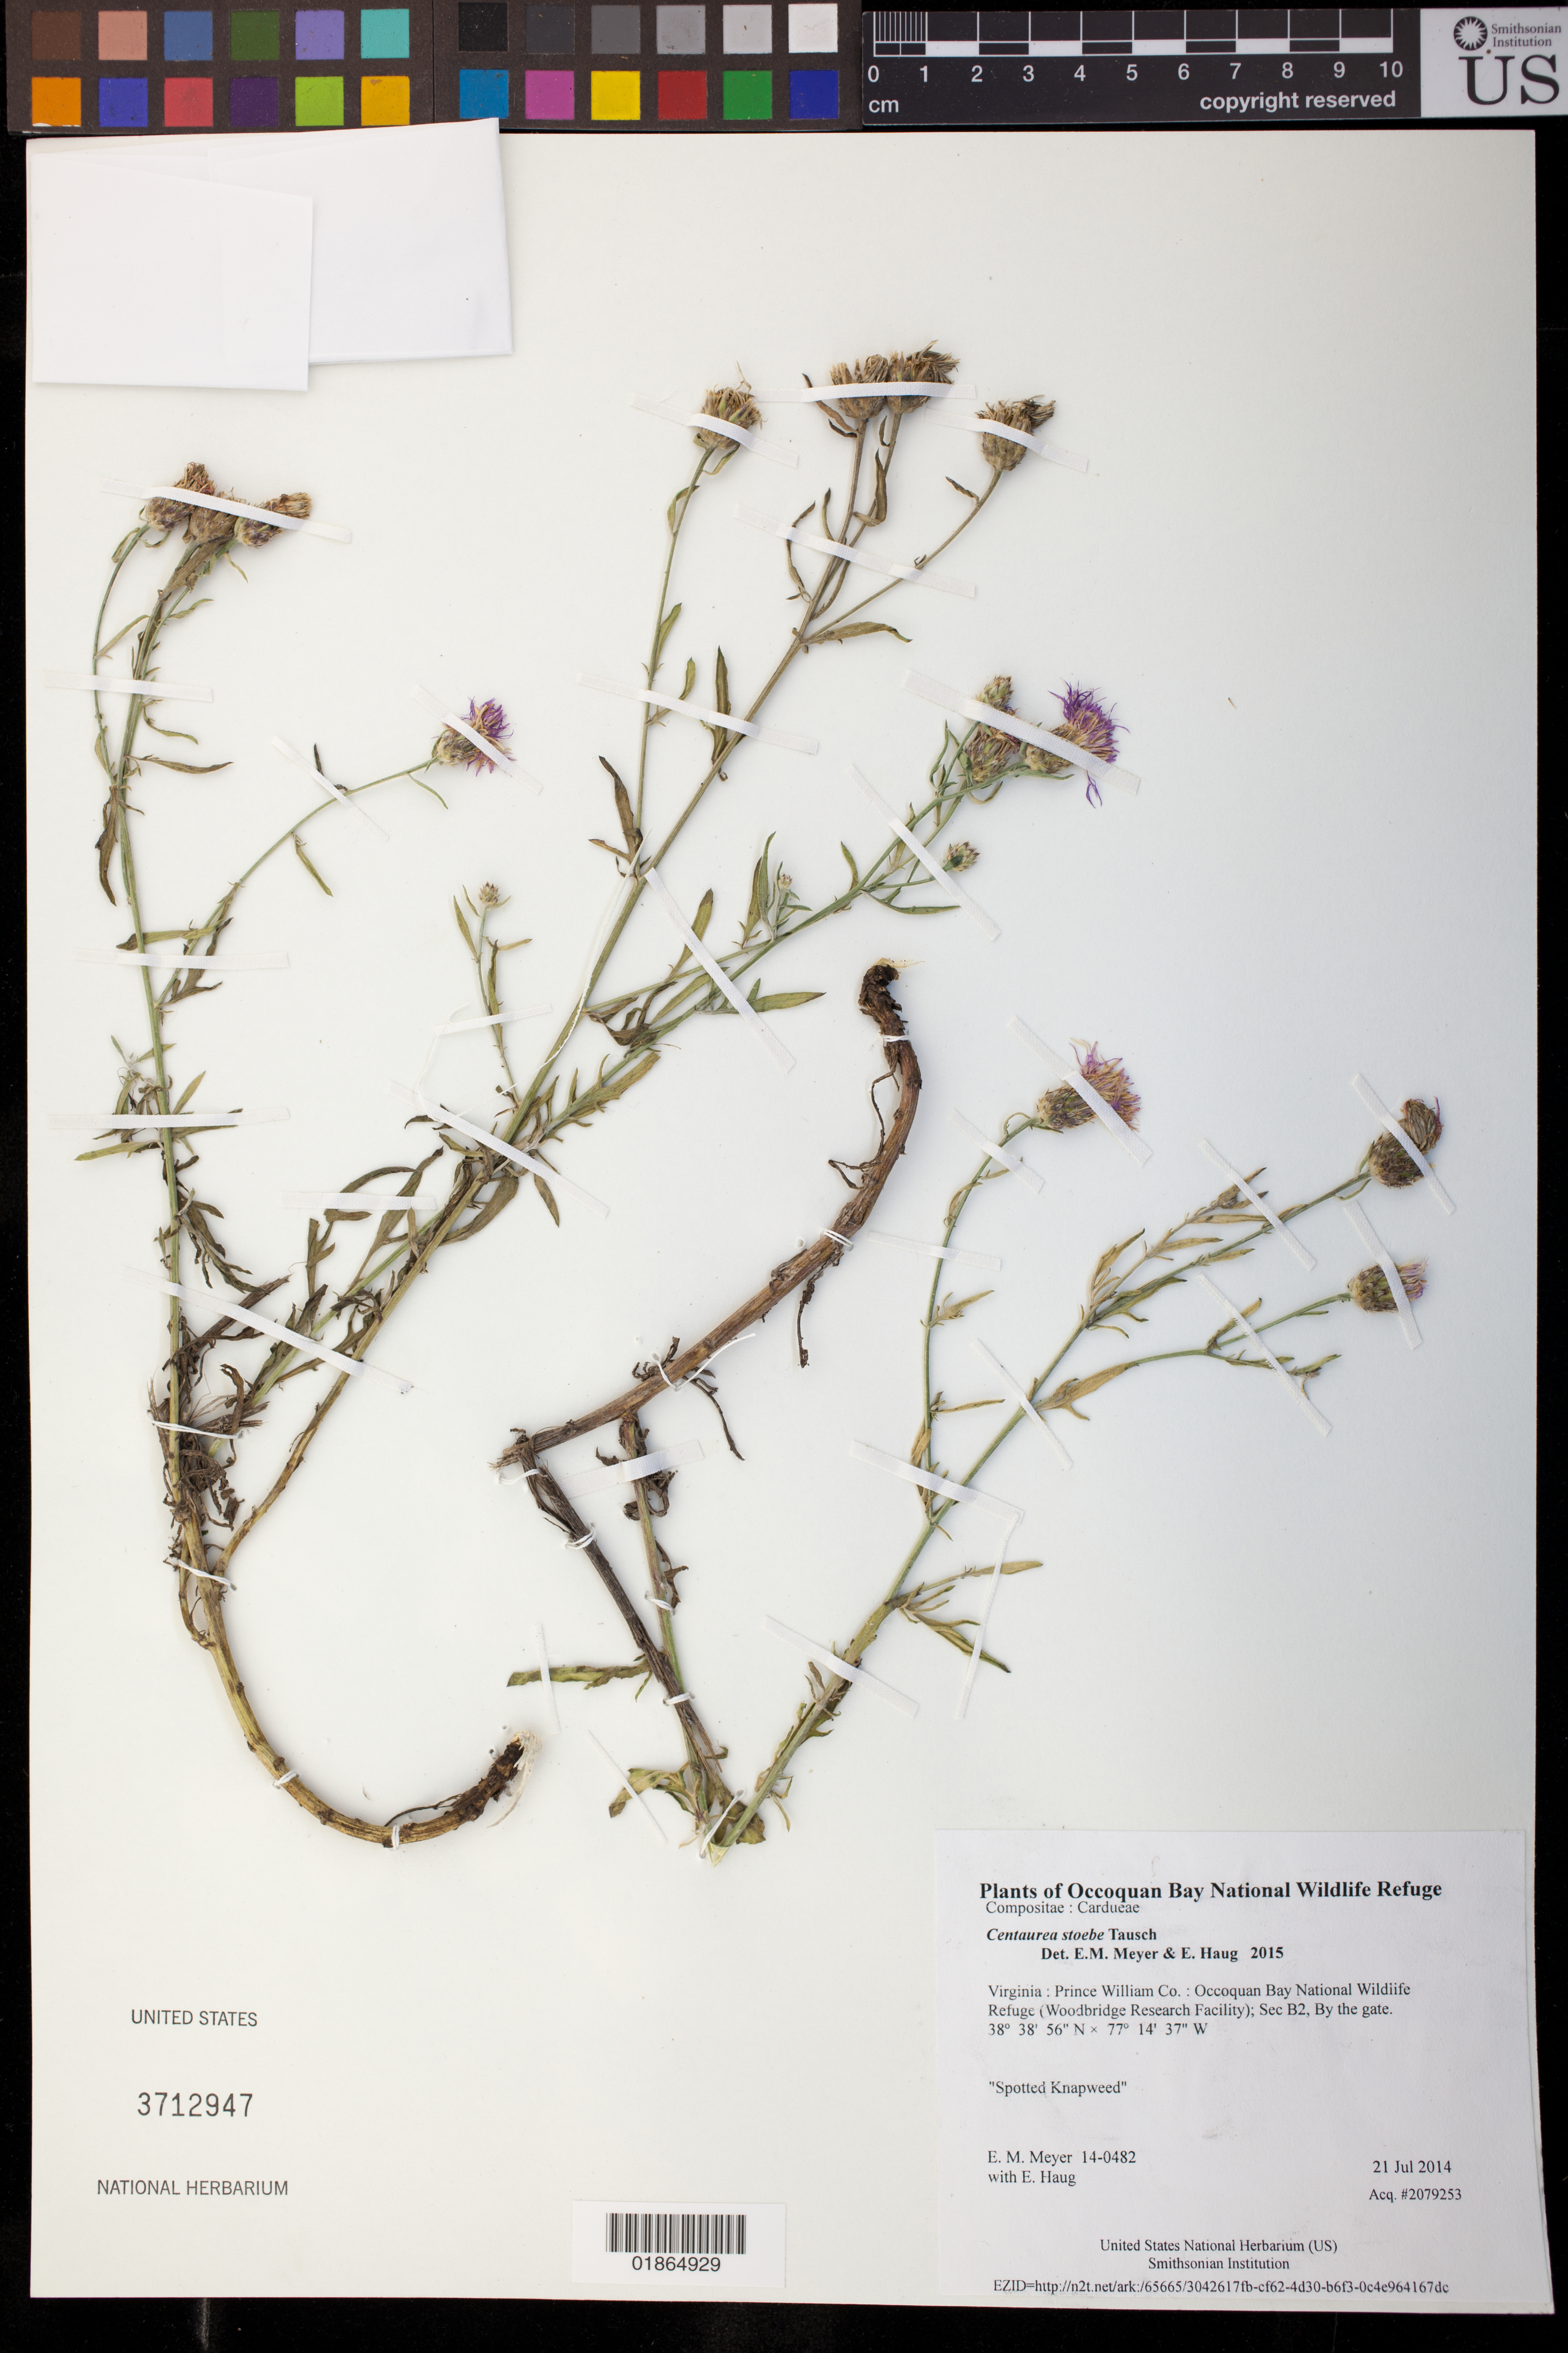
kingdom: Plantae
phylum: Tracheophyta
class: Magnoliopsida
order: Asterales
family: Asteraceae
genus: Centaurea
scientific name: Centaurea stoebe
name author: Tausch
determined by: Meyer, E. M.; Haug, E.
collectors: E. M. Meyer & E. Haug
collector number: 14-0482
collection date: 2014-07-21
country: United States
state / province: Virginia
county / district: Prince William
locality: Occoquan Bay National Wildlife Refuge (Woodbridge Research Facility); Sec B2, By the gate.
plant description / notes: Spotted Knapweed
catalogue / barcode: US 3712947